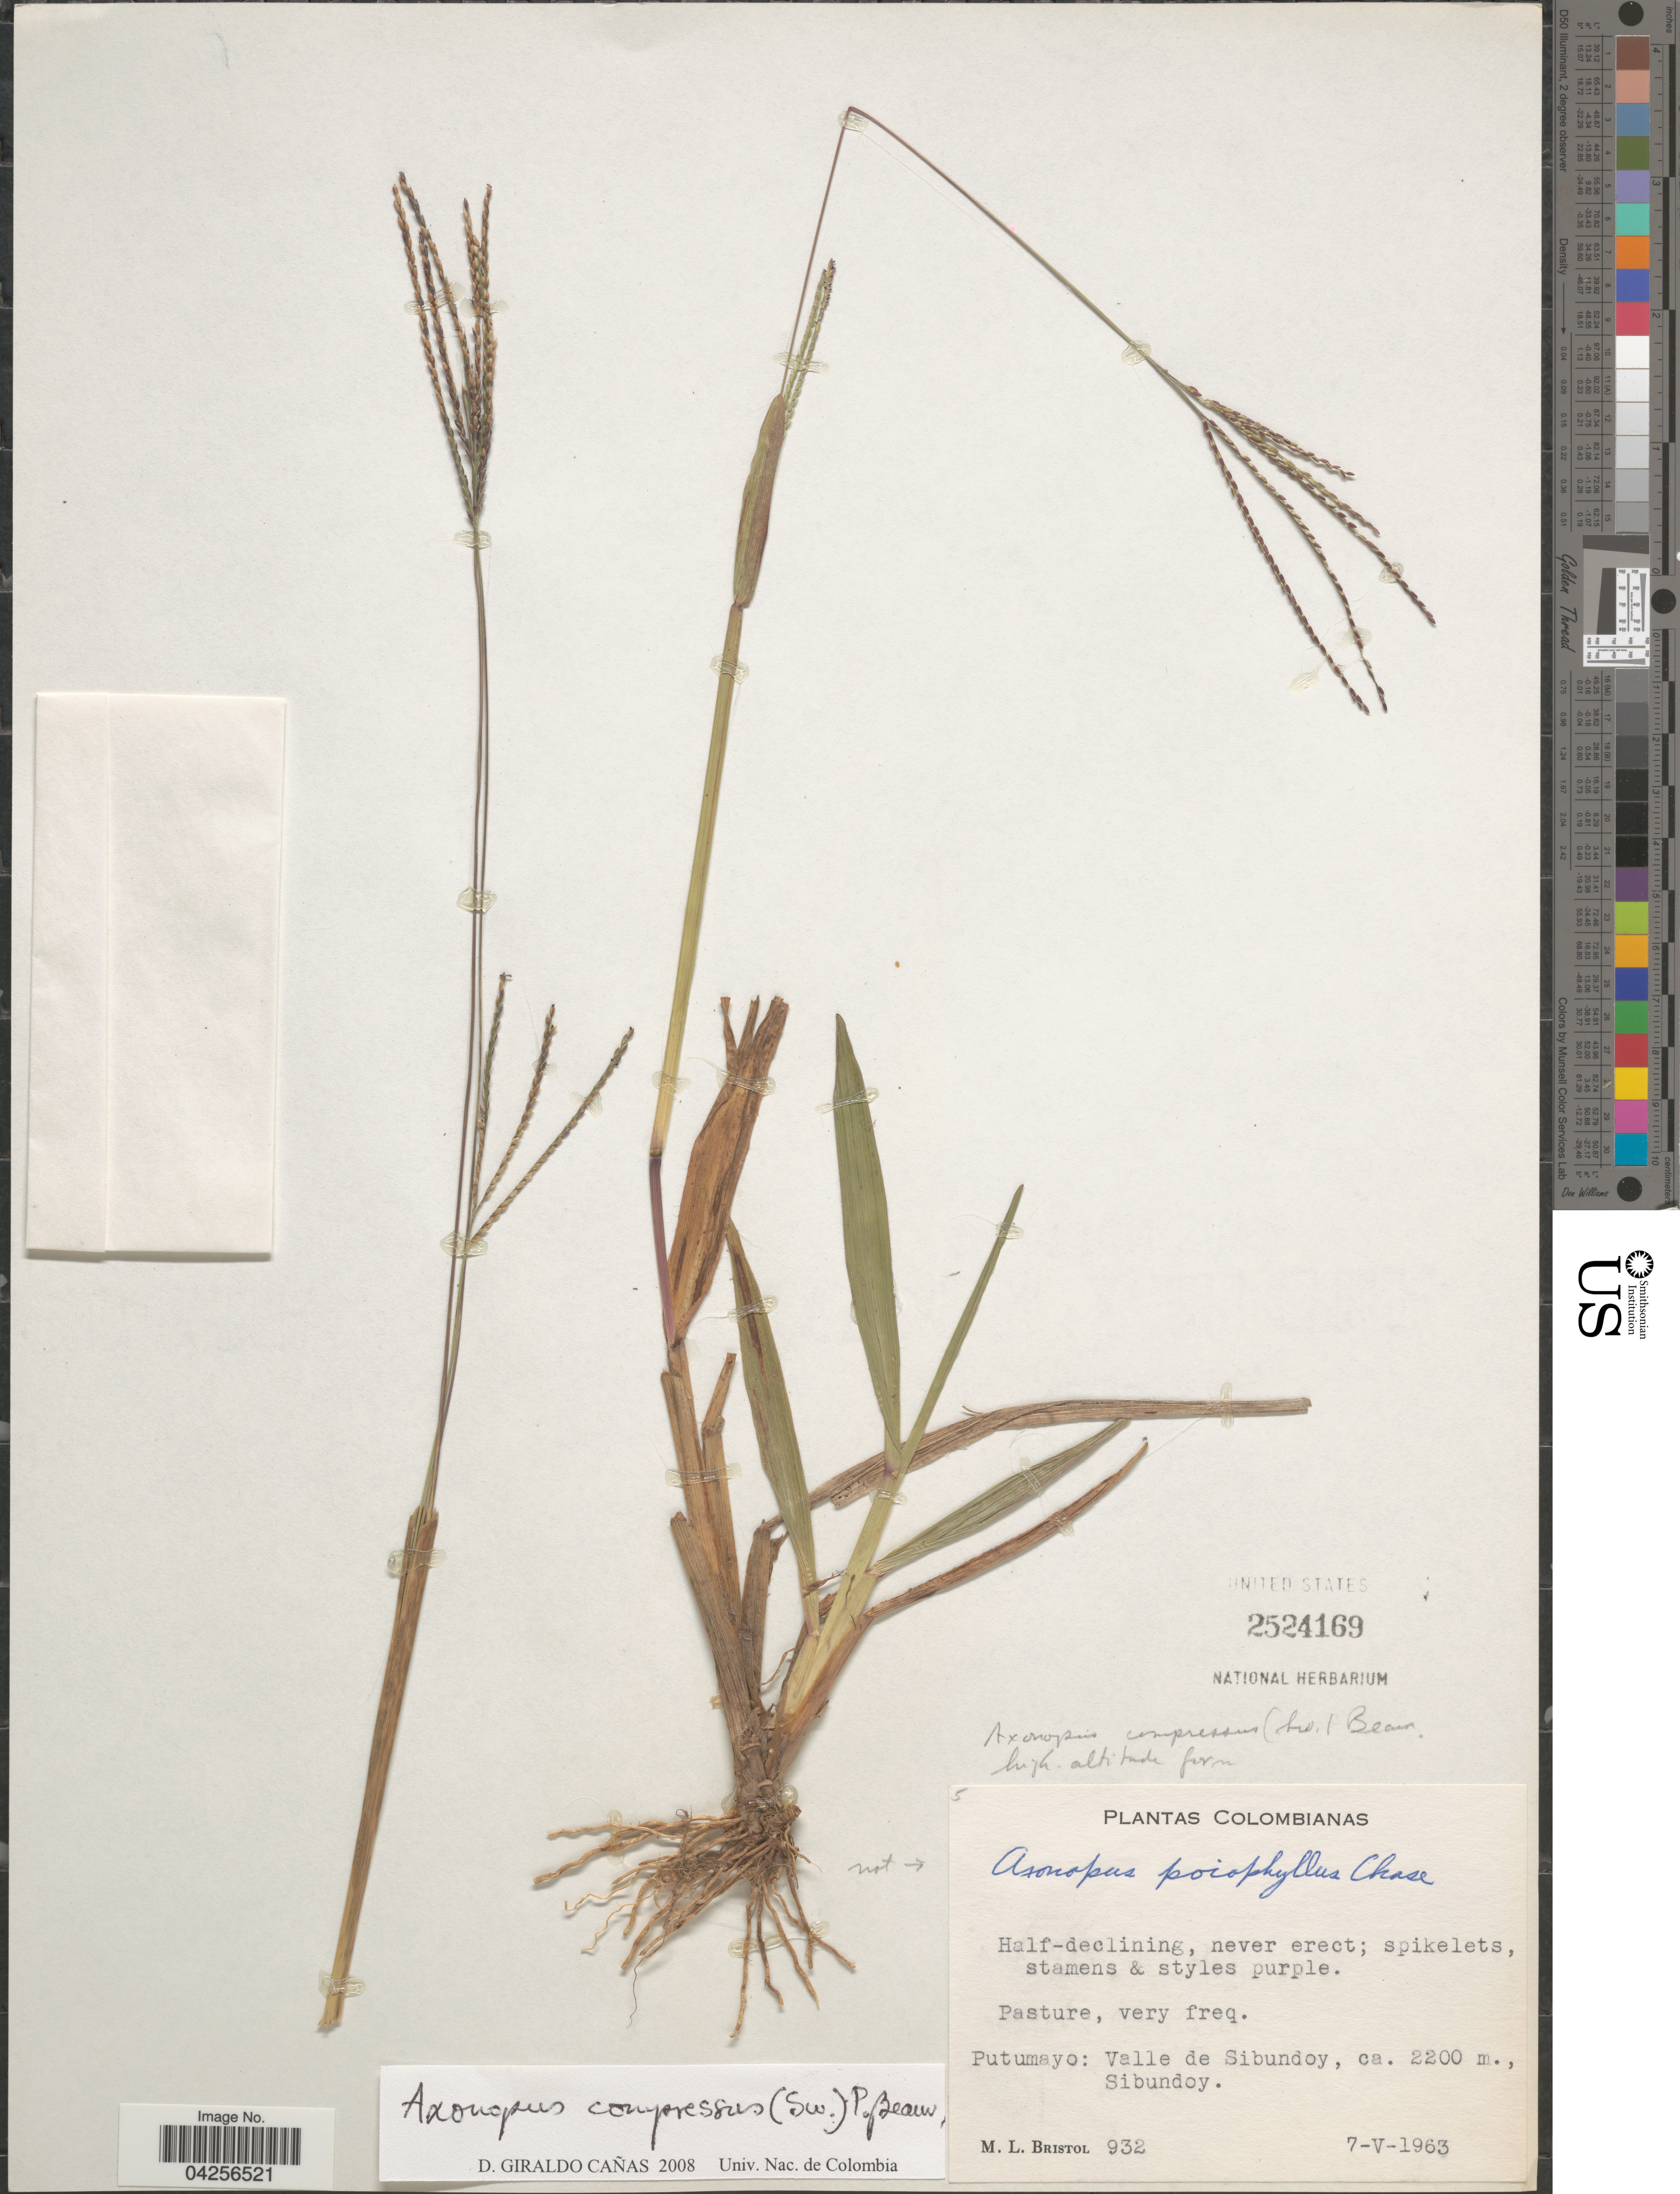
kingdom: Plantae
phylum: Tracheophyta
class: Liliopsida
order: Poales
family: Poaceae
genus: Axonopus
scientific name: Axonopus compressus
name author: (Sw.) P. Beauv.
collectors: M. L. Bristol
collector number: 932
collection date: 1963-05-07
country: Colombia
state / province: Putumayo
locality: Valle de Sibundoy, Sibundoy.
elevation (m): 2200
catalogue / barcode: US 2524169